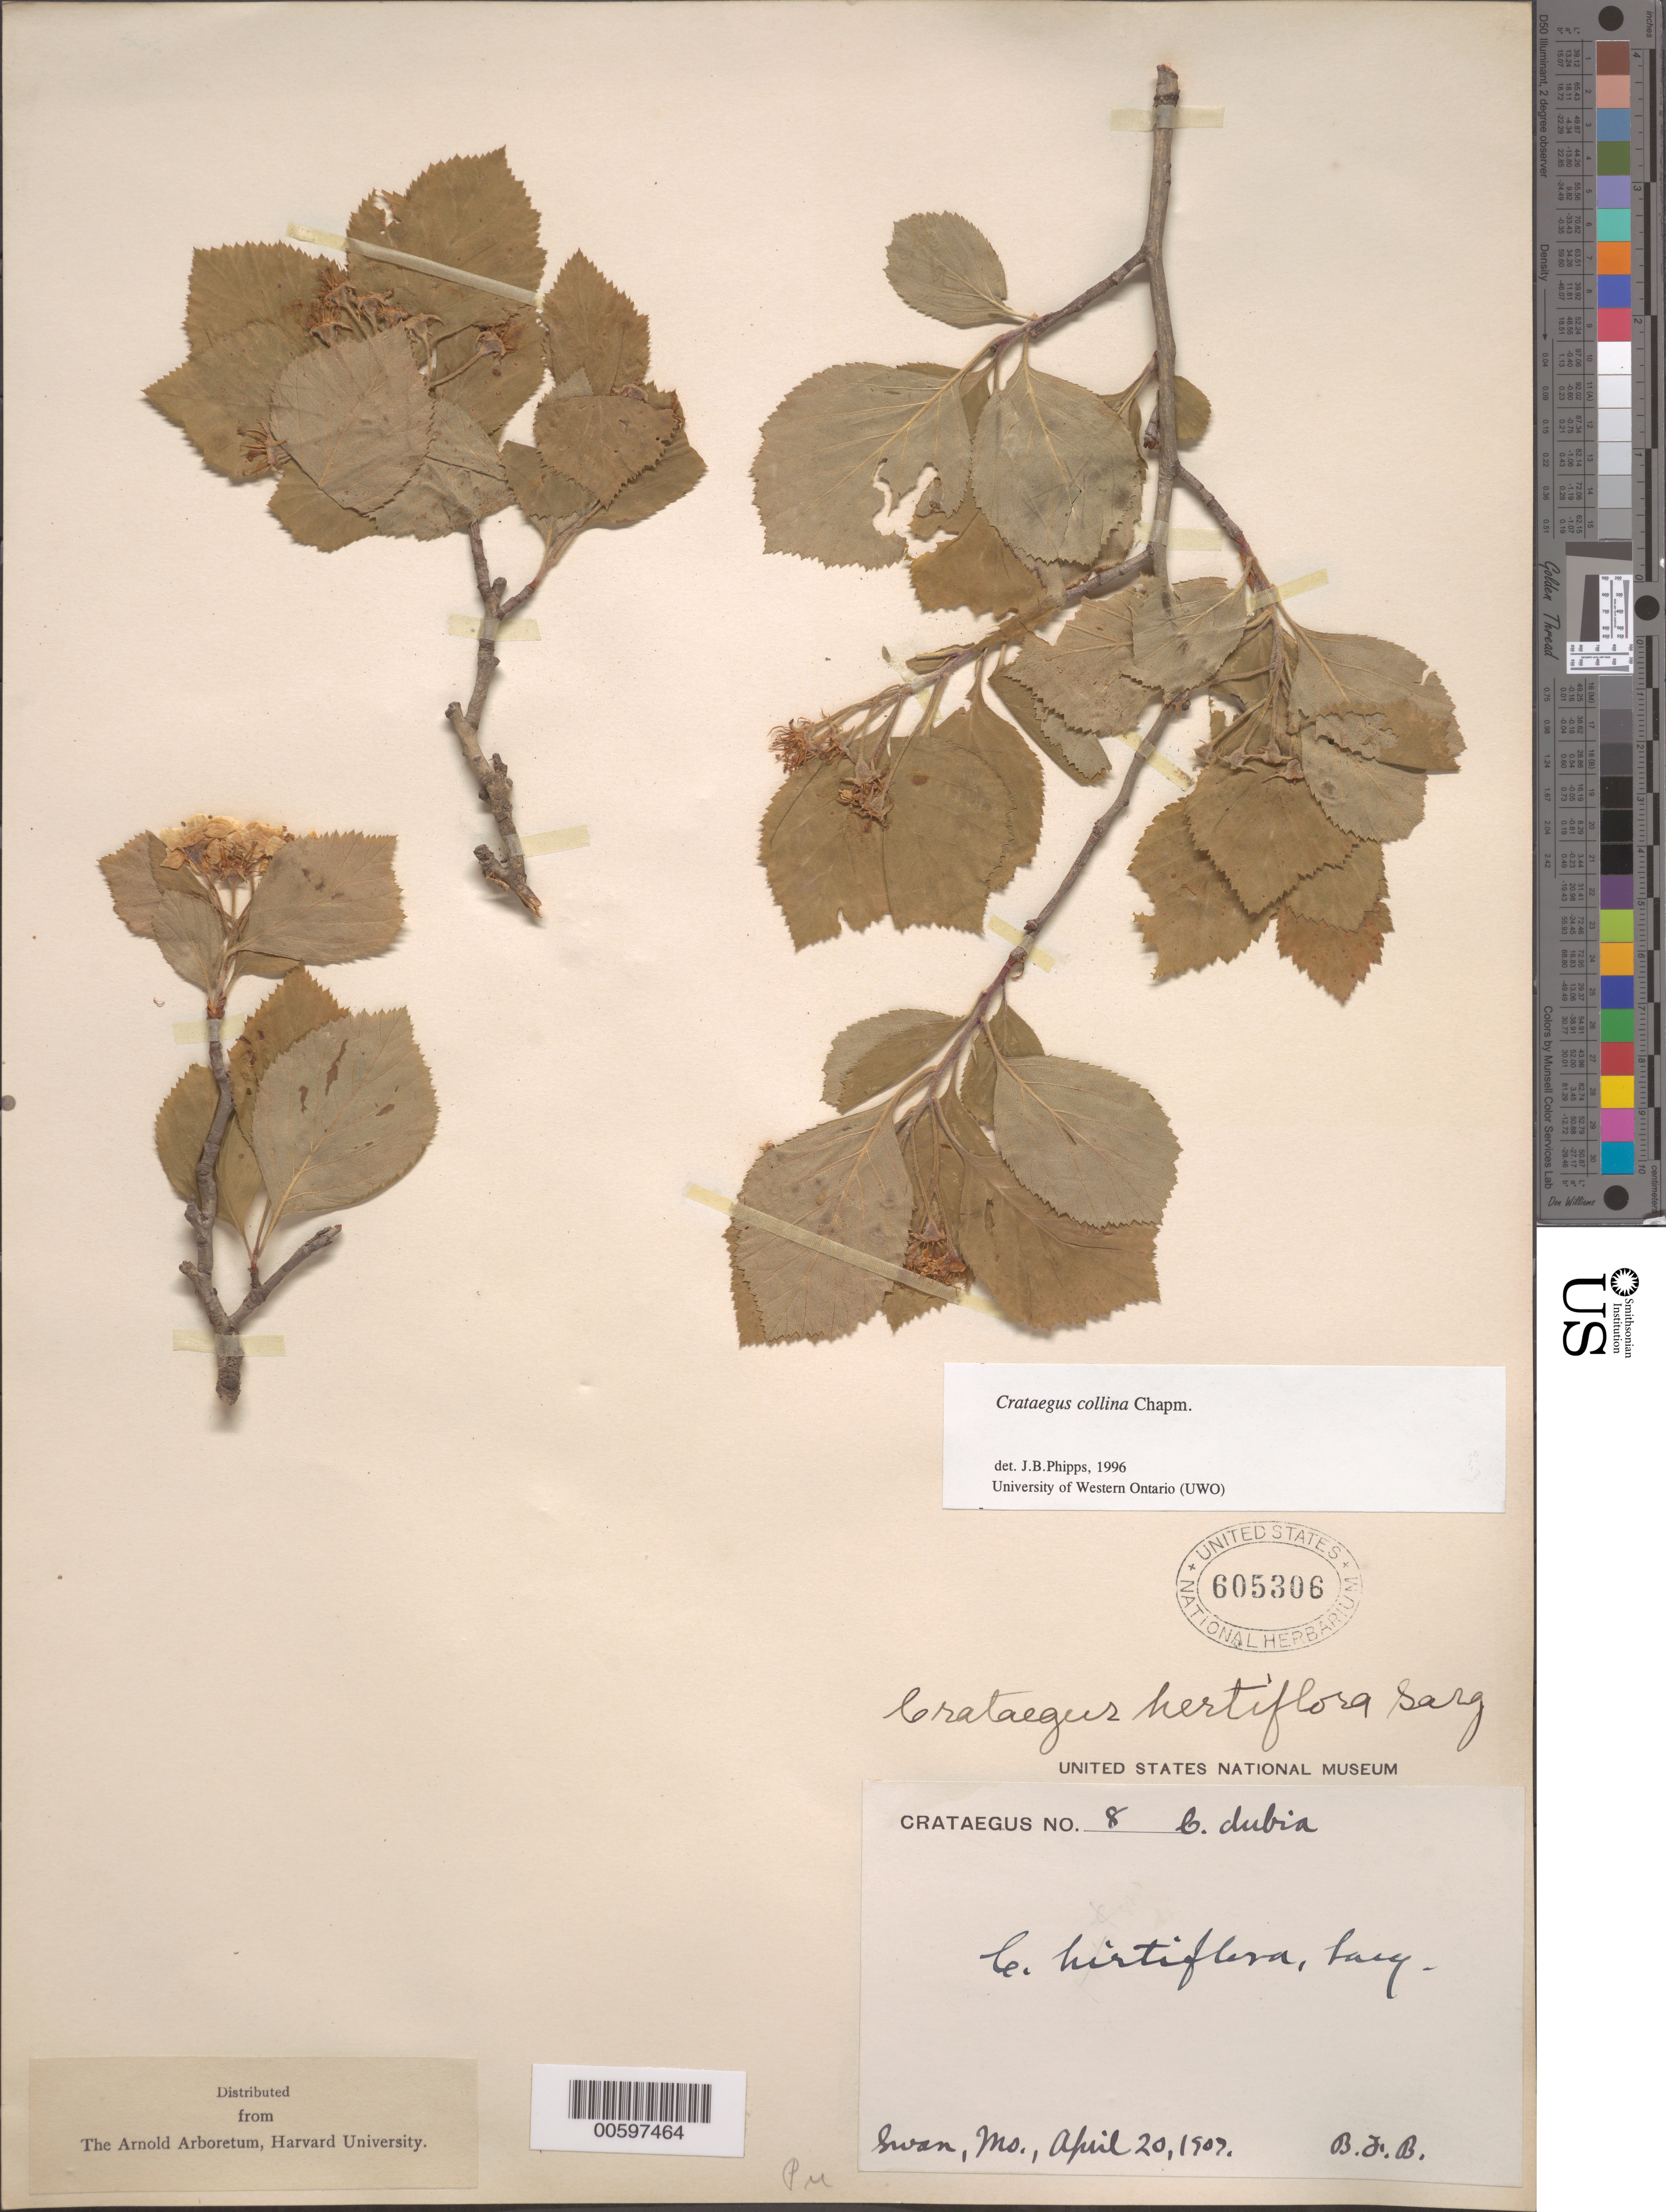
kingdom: Plantae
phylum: Tracheophyta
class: Magnoliopsida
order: Rosales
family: Rosaceae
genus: Crataegus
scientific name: Crataegus collina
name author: Chapm.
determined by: Phipps, James B., (UWO), University of Western Ontario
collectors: B. F. Bush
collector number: Crat. No. 8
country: United States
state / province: Missouri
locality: Swan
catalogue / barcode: US 605306